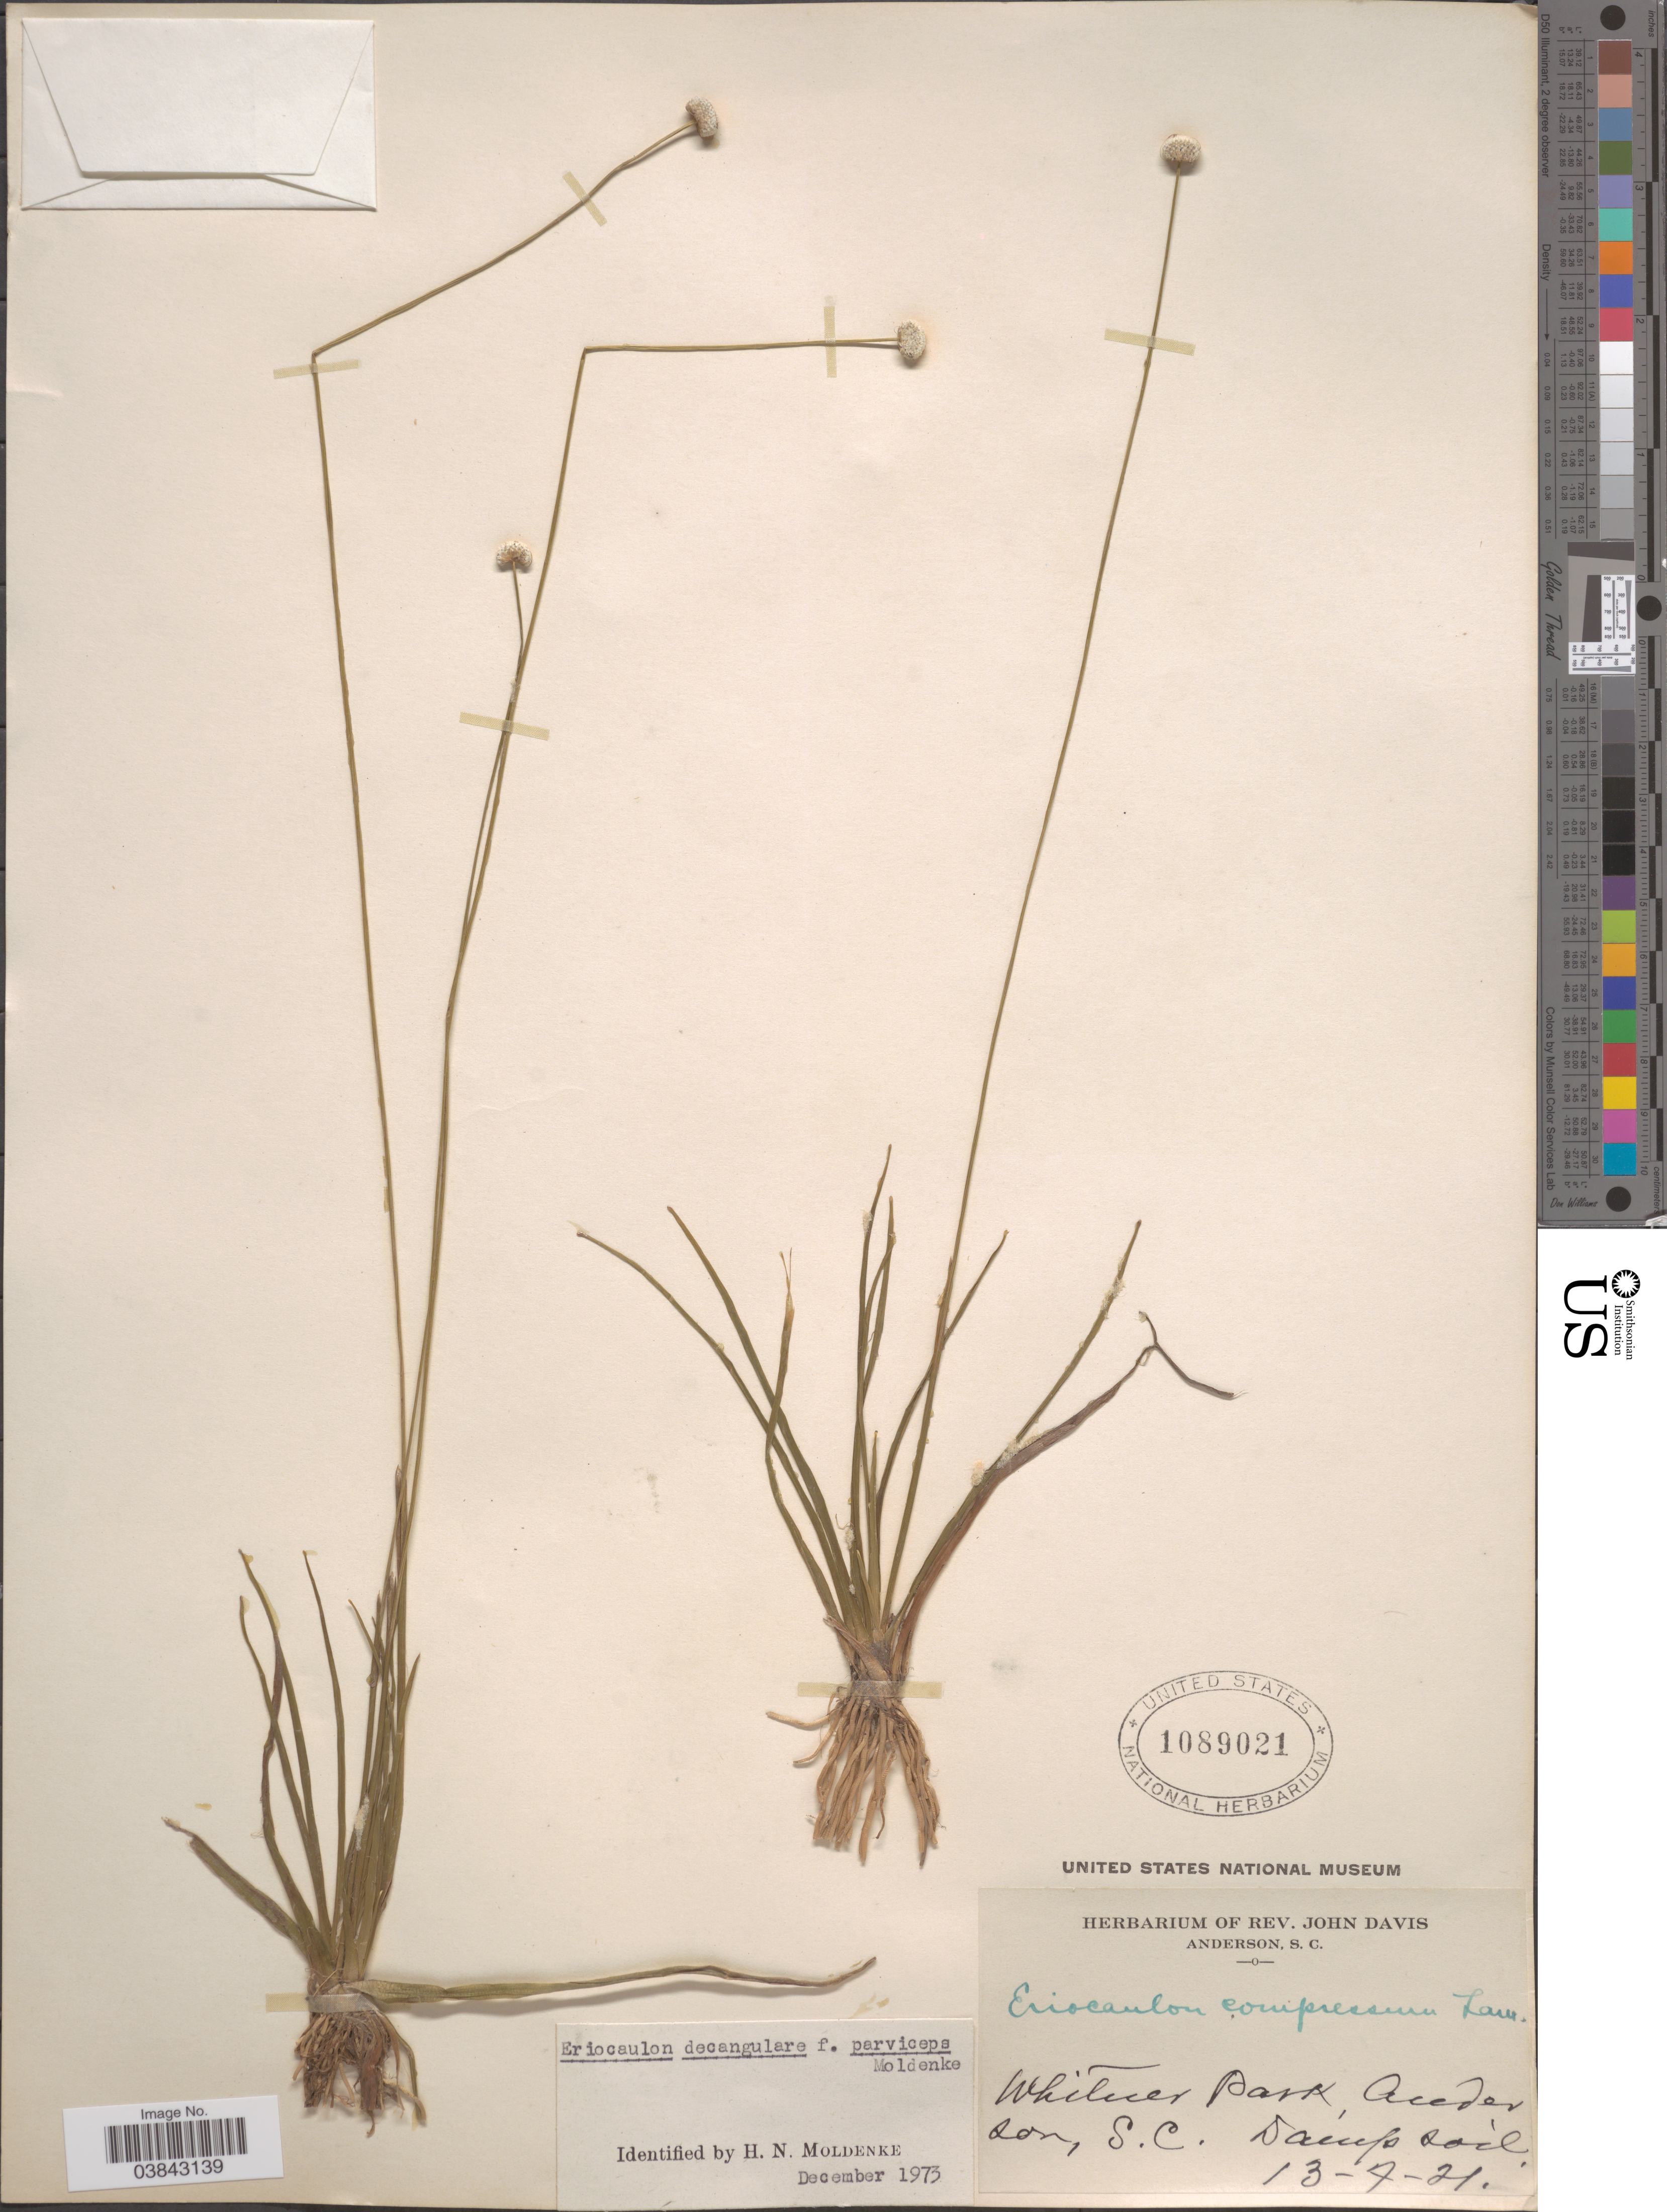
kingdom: Plantae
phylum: Tracheophyta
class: Liliopsida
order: Poales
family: Eriocaulaceae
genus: Eriocaulon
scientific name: Eriocaulon decangulare f. parviceps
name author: Moldenke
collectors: ex herb. Rev. John Davis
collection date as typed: Transcribed d/m/y: 13/7/21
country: United States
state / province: South Carolina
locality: Whitner Park, Anderson.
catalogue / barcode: US 1089021